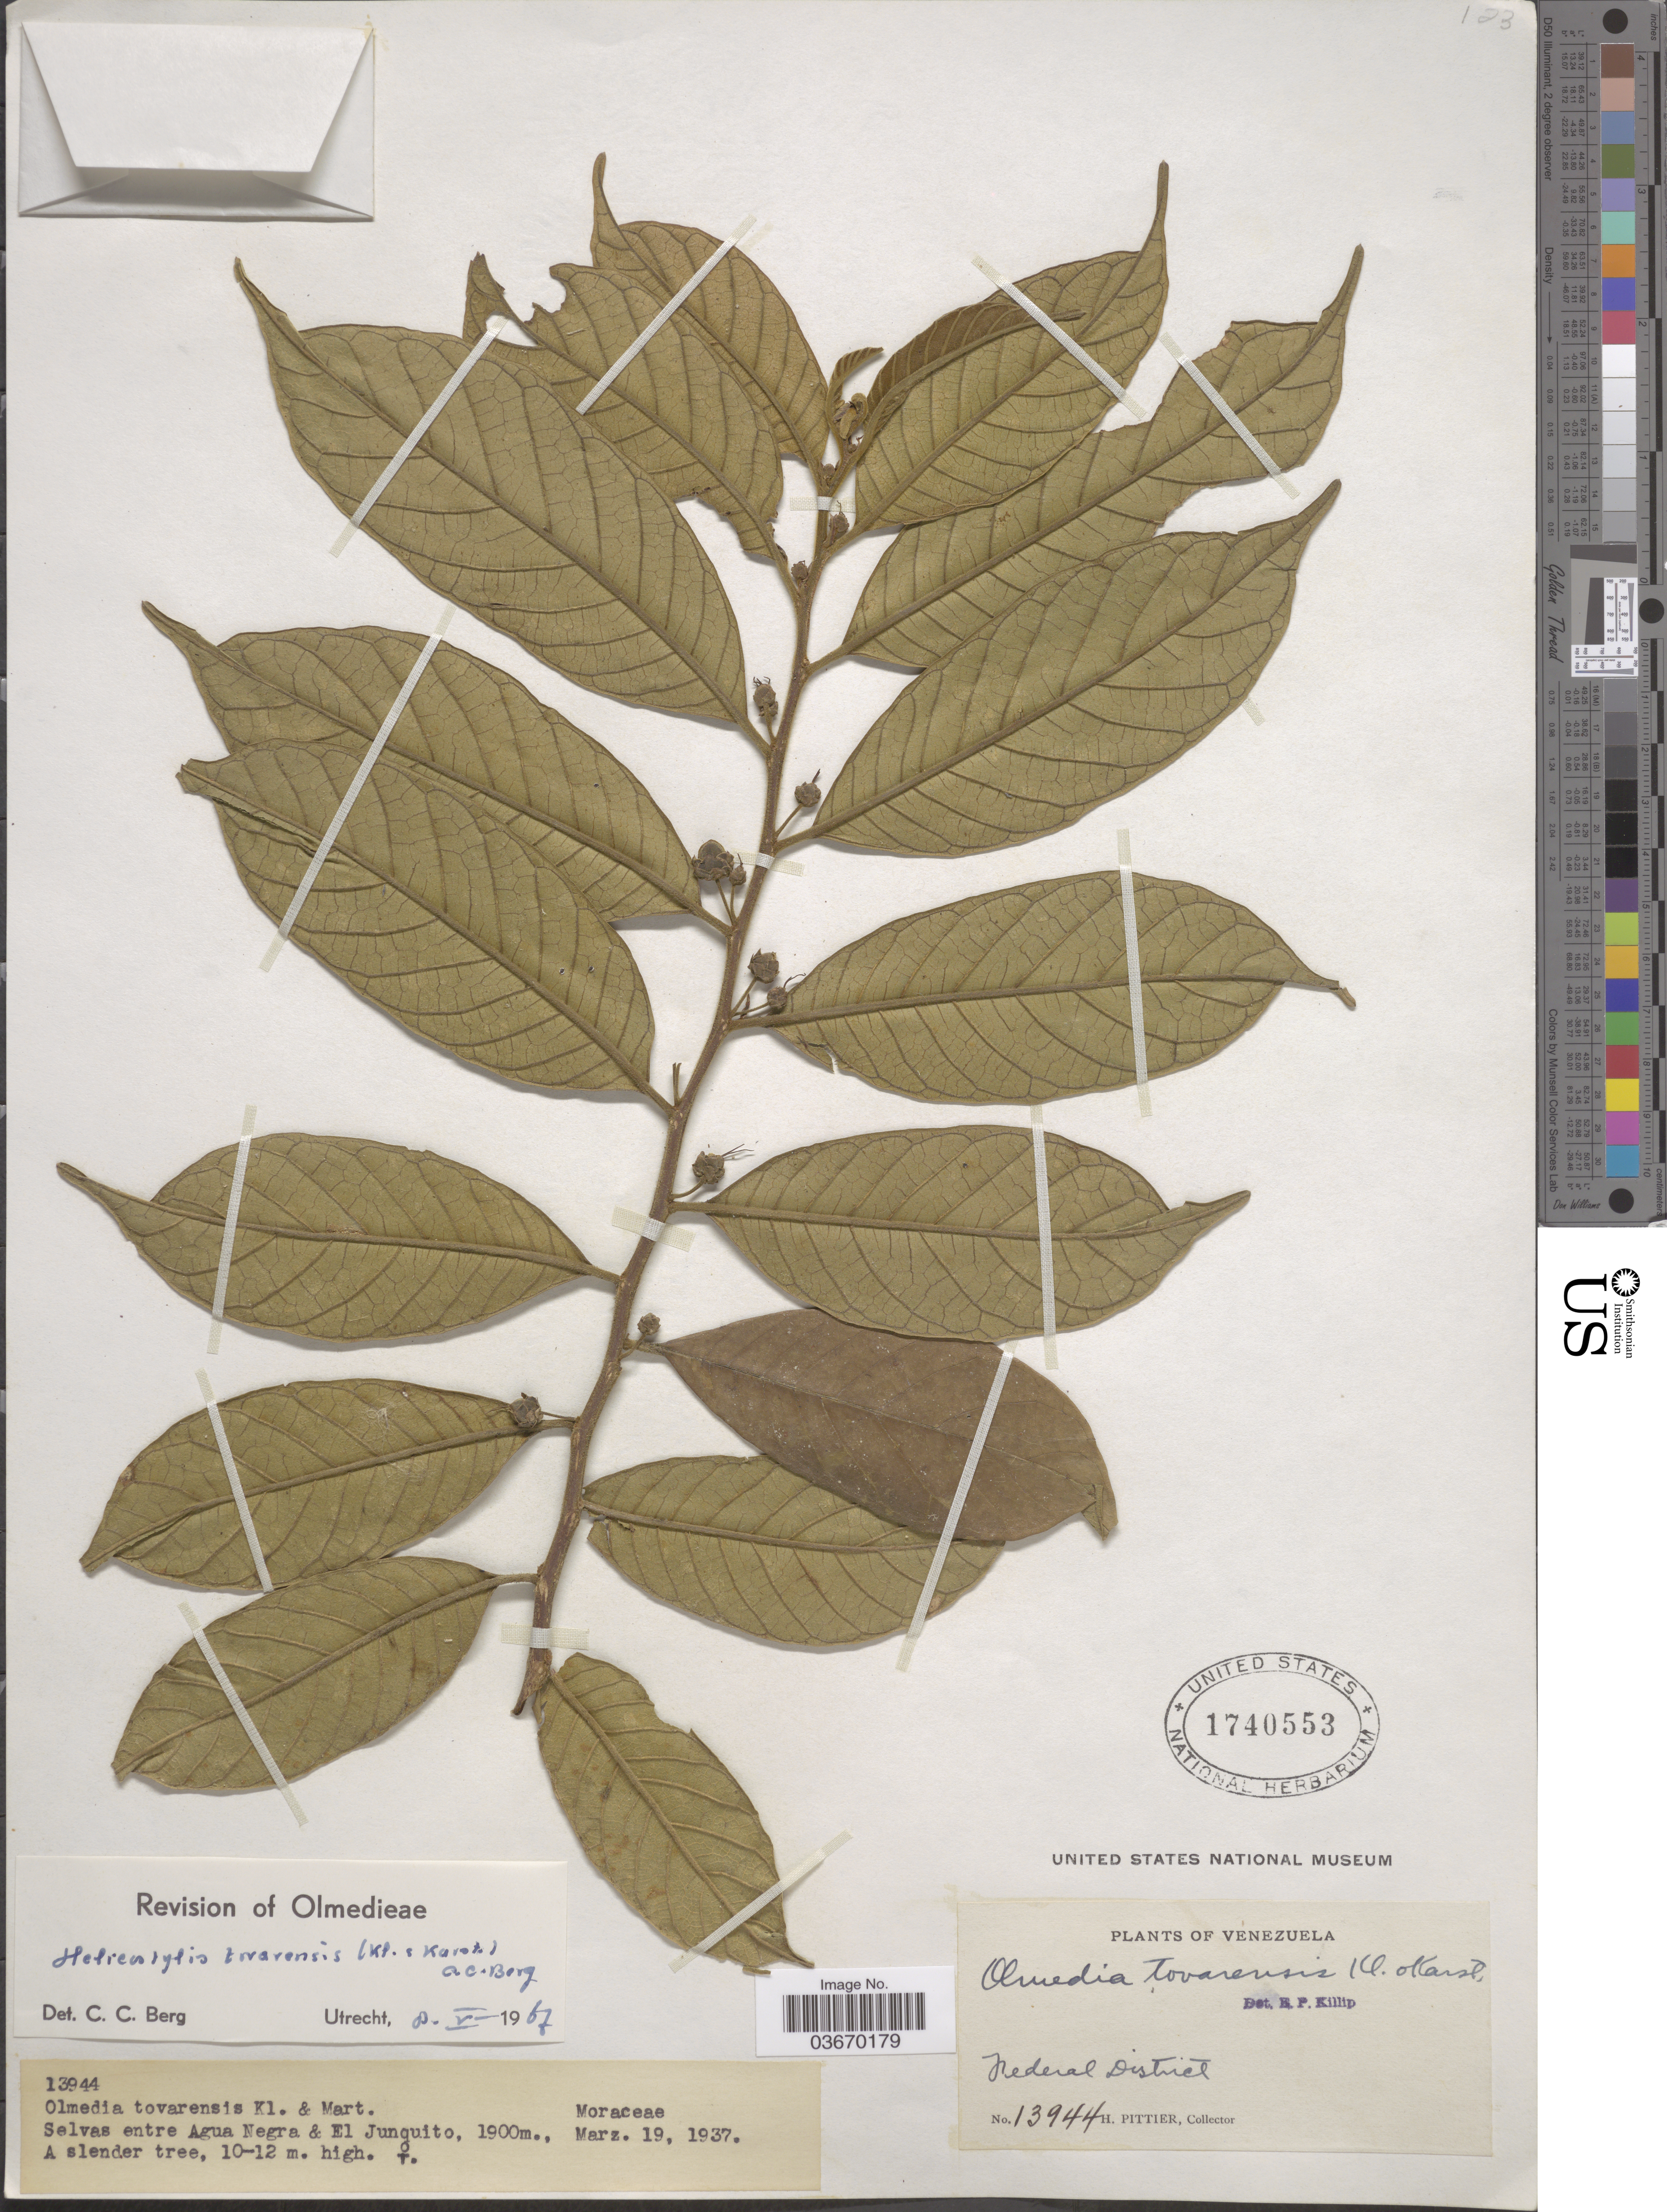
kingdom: Plantae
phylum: Tracheophyta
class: Magnoliopsida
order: Rosales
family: Moraceae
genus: Helicostylis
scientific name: Helicostylis tovarensis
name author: (Klotzsch & H. Karst.) C.C. Berg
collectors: H. F. Pittier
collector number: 13944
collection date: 1937-03-19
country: Venezuela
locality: Federal District. Selvas entre Agua Negra & El Junquito.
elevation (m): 1900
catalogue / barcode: US 1740553